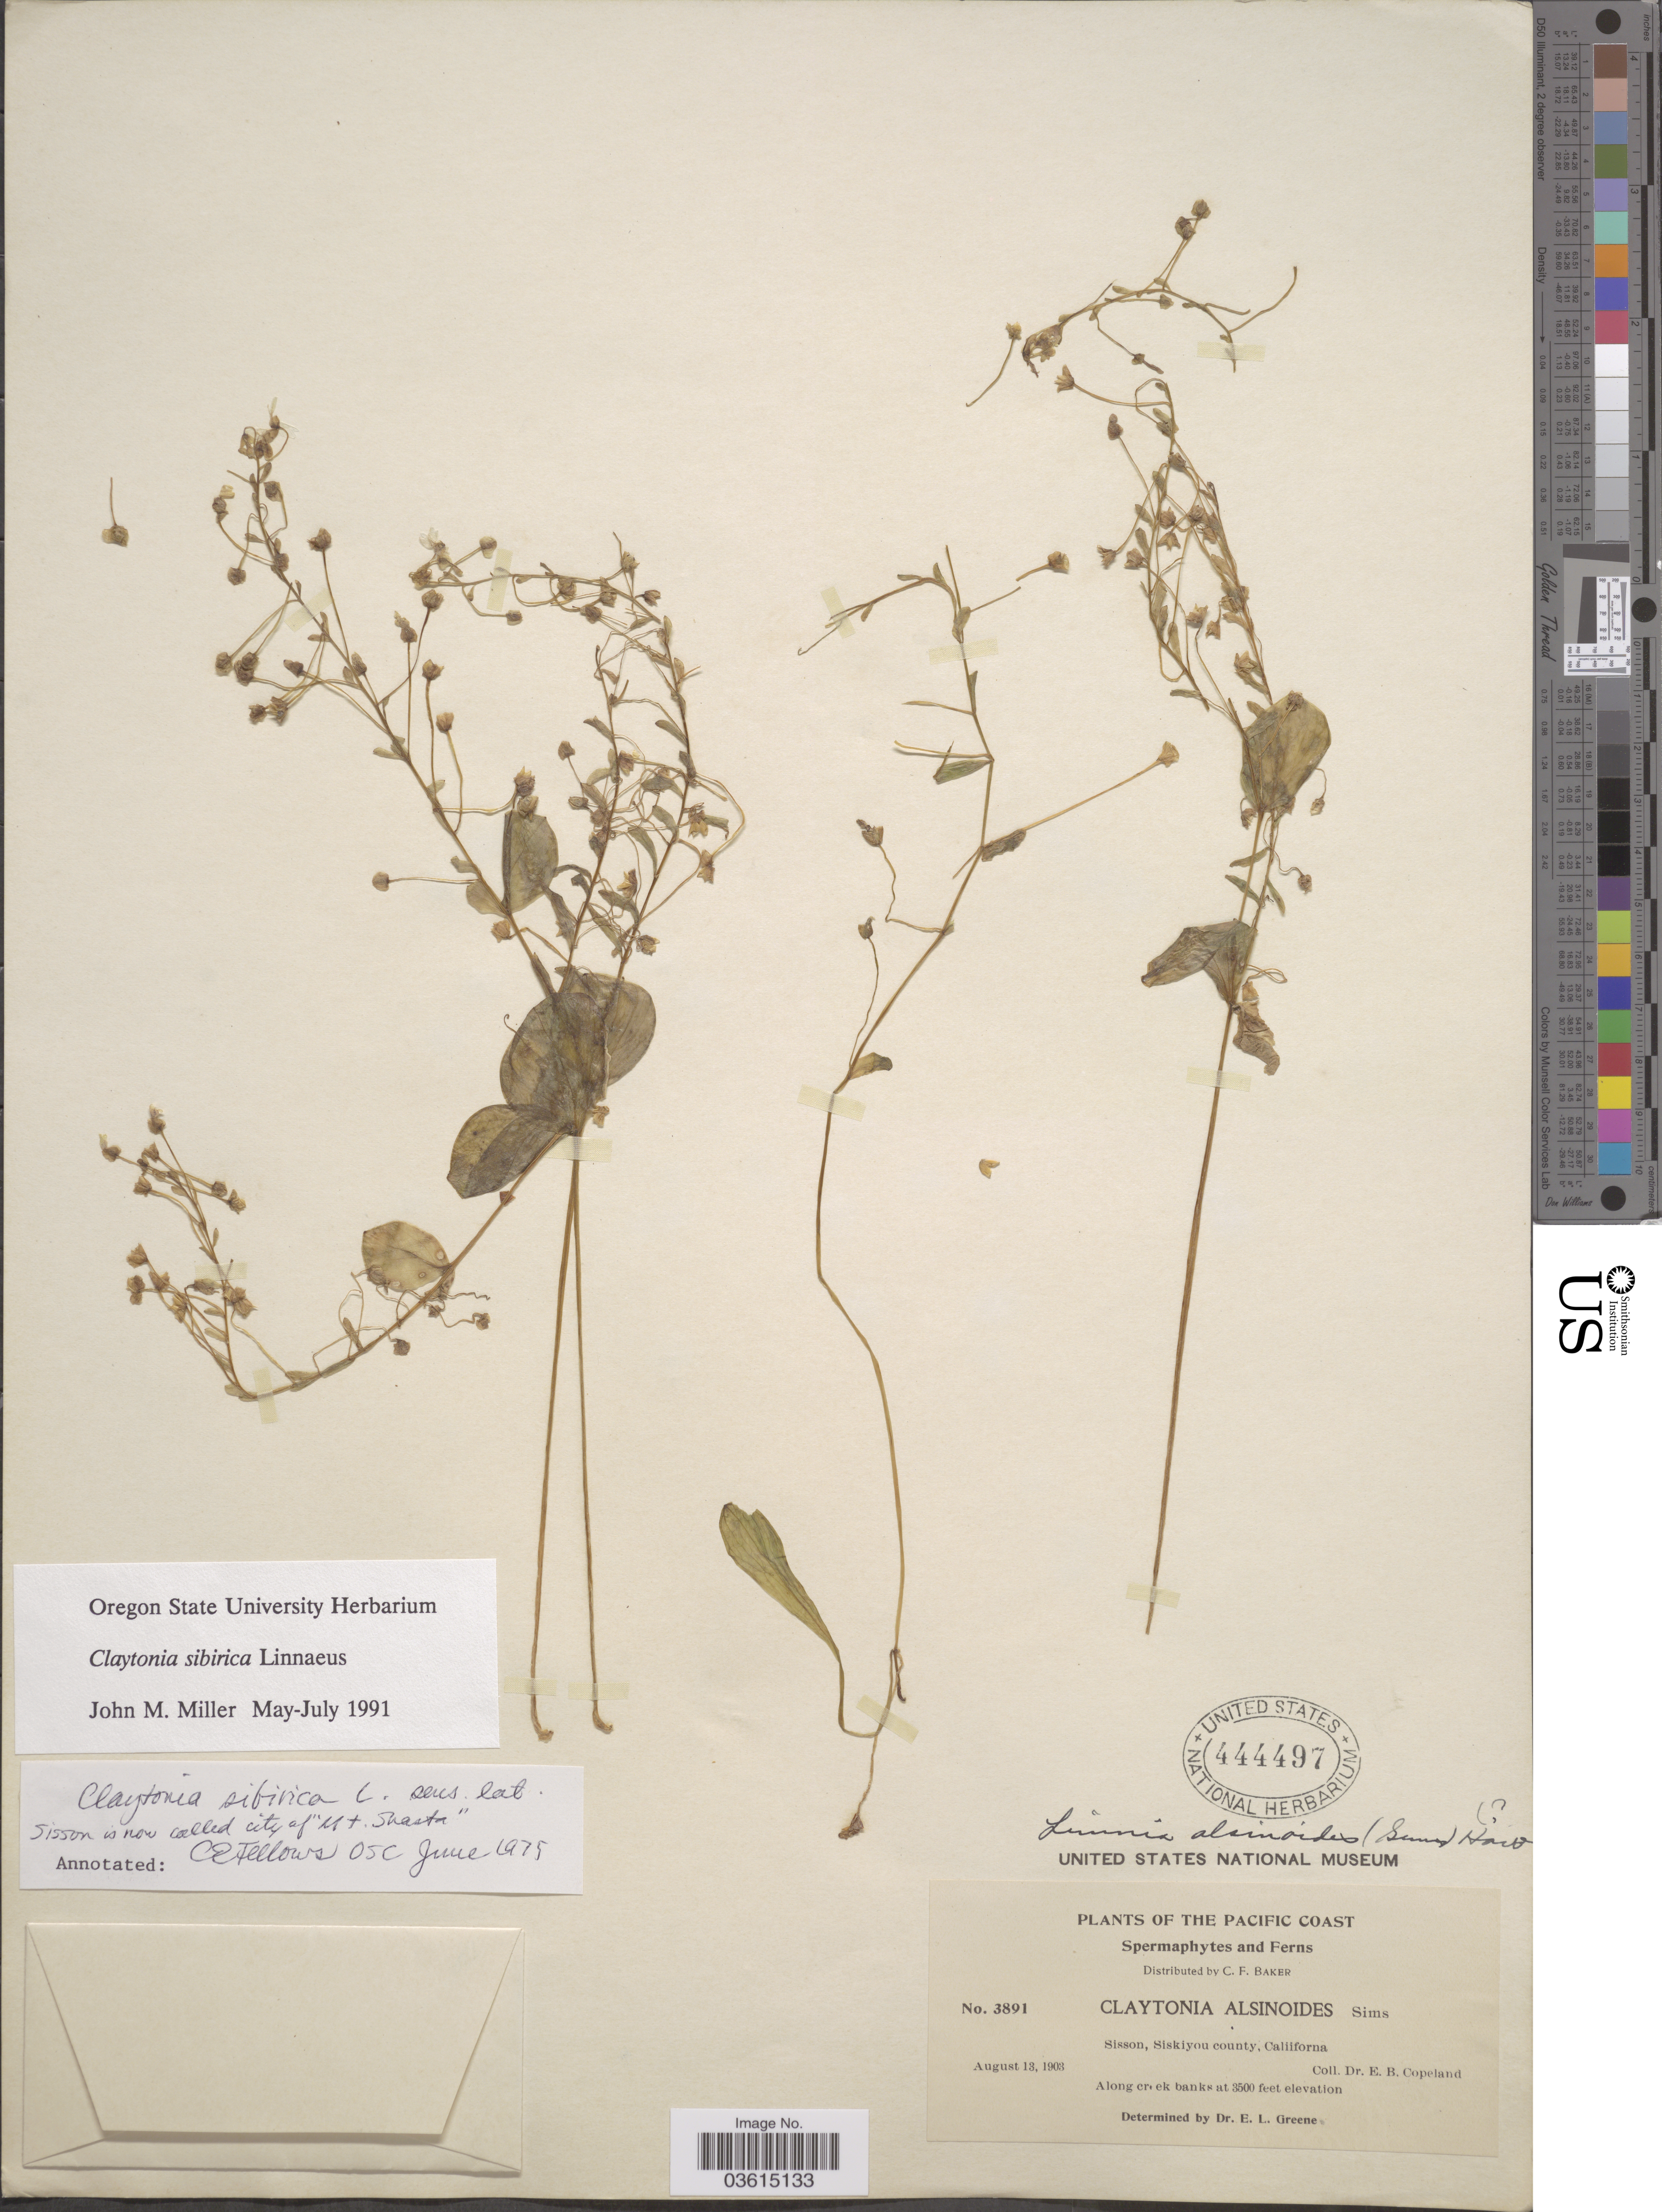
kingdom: Plantae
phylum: Tracheophyta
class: Magnoliopsida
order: Caryophyllales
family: Montiaceae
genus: Claytonia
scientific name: Claytonia sibirica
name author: L.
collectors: E. B. Copeland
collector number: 3891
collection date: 1903-08-13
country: United States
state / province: California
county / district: Siskiyou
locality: The Pacific Coast. Sisson, Siskiyou county.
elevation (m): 1067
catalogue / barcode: US 444497